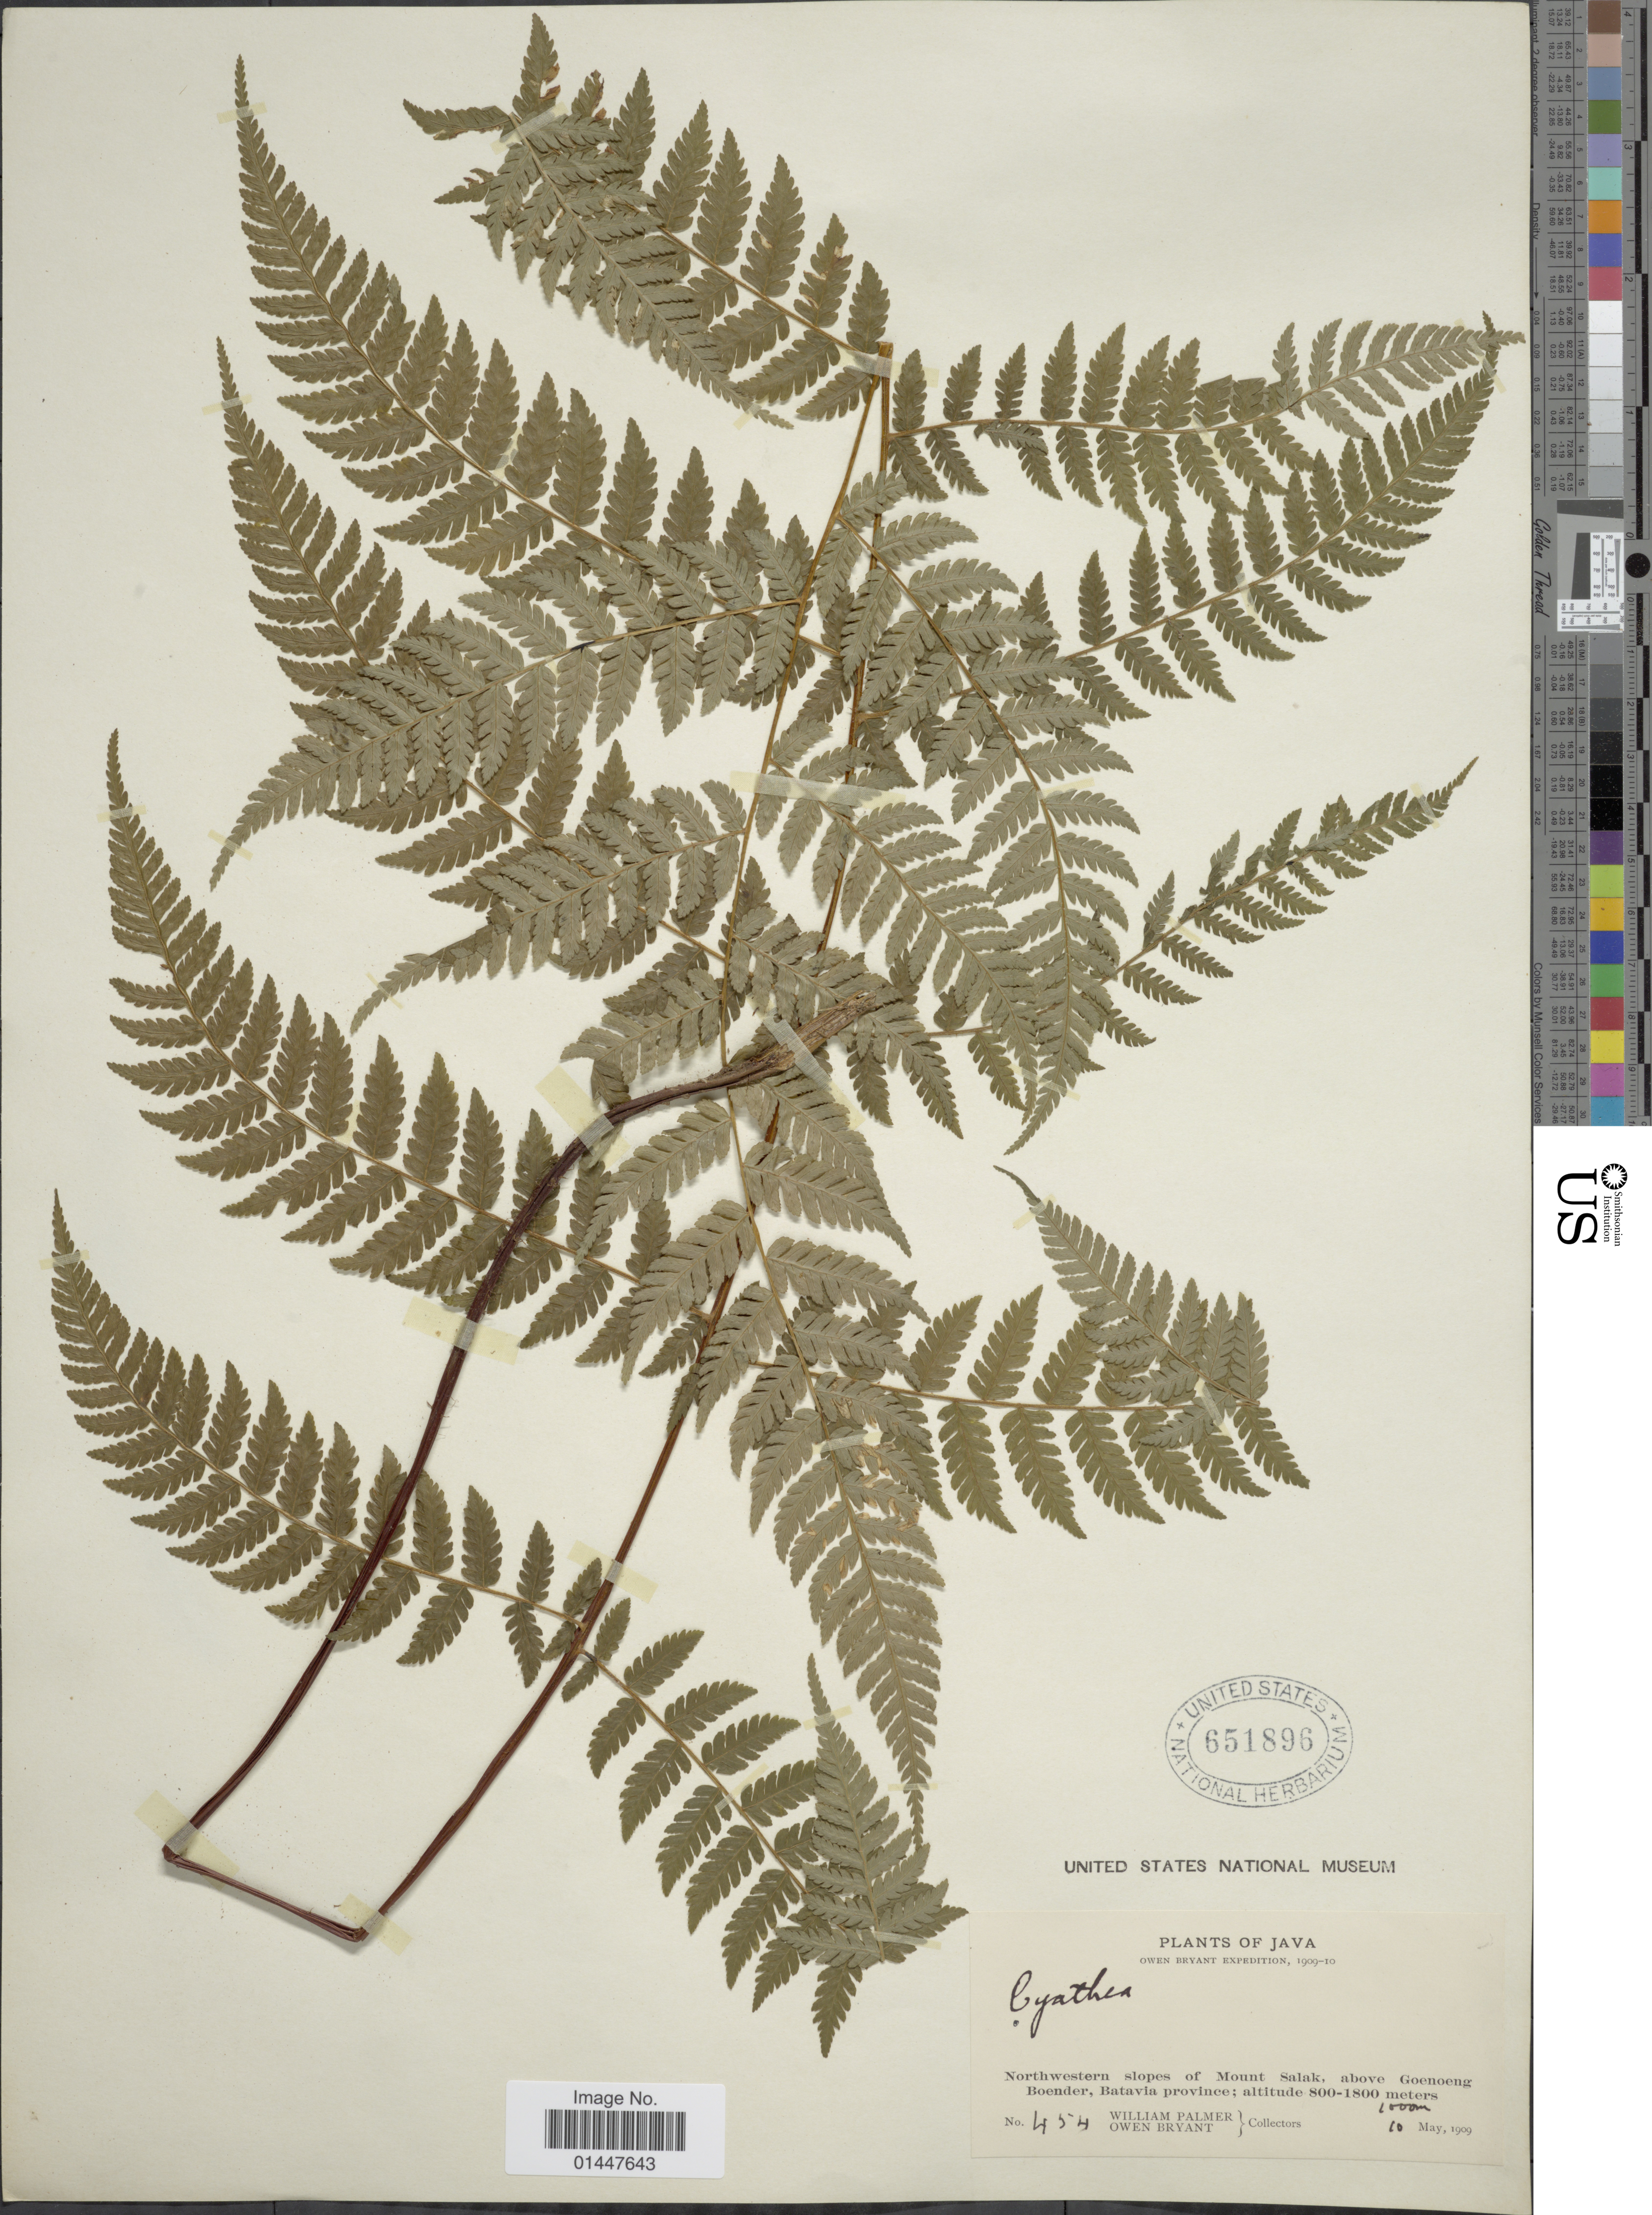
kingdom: Plantae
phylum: Tracheophyta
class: Polypodiopsida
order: Cyatheales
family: Cyatheaceae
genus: Sphaeropteris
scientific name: Sphaeropteris glauca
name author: (Blume) R.M. Tryon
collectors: W. Palmer & O. Bryant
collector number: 454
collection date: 1909-05-10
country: Indonesia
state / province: Java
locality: Java. Northwestern slopes of Mount Salak, above Goenoeng Boender, Batavia province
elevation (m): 1000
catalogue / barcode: US 651896